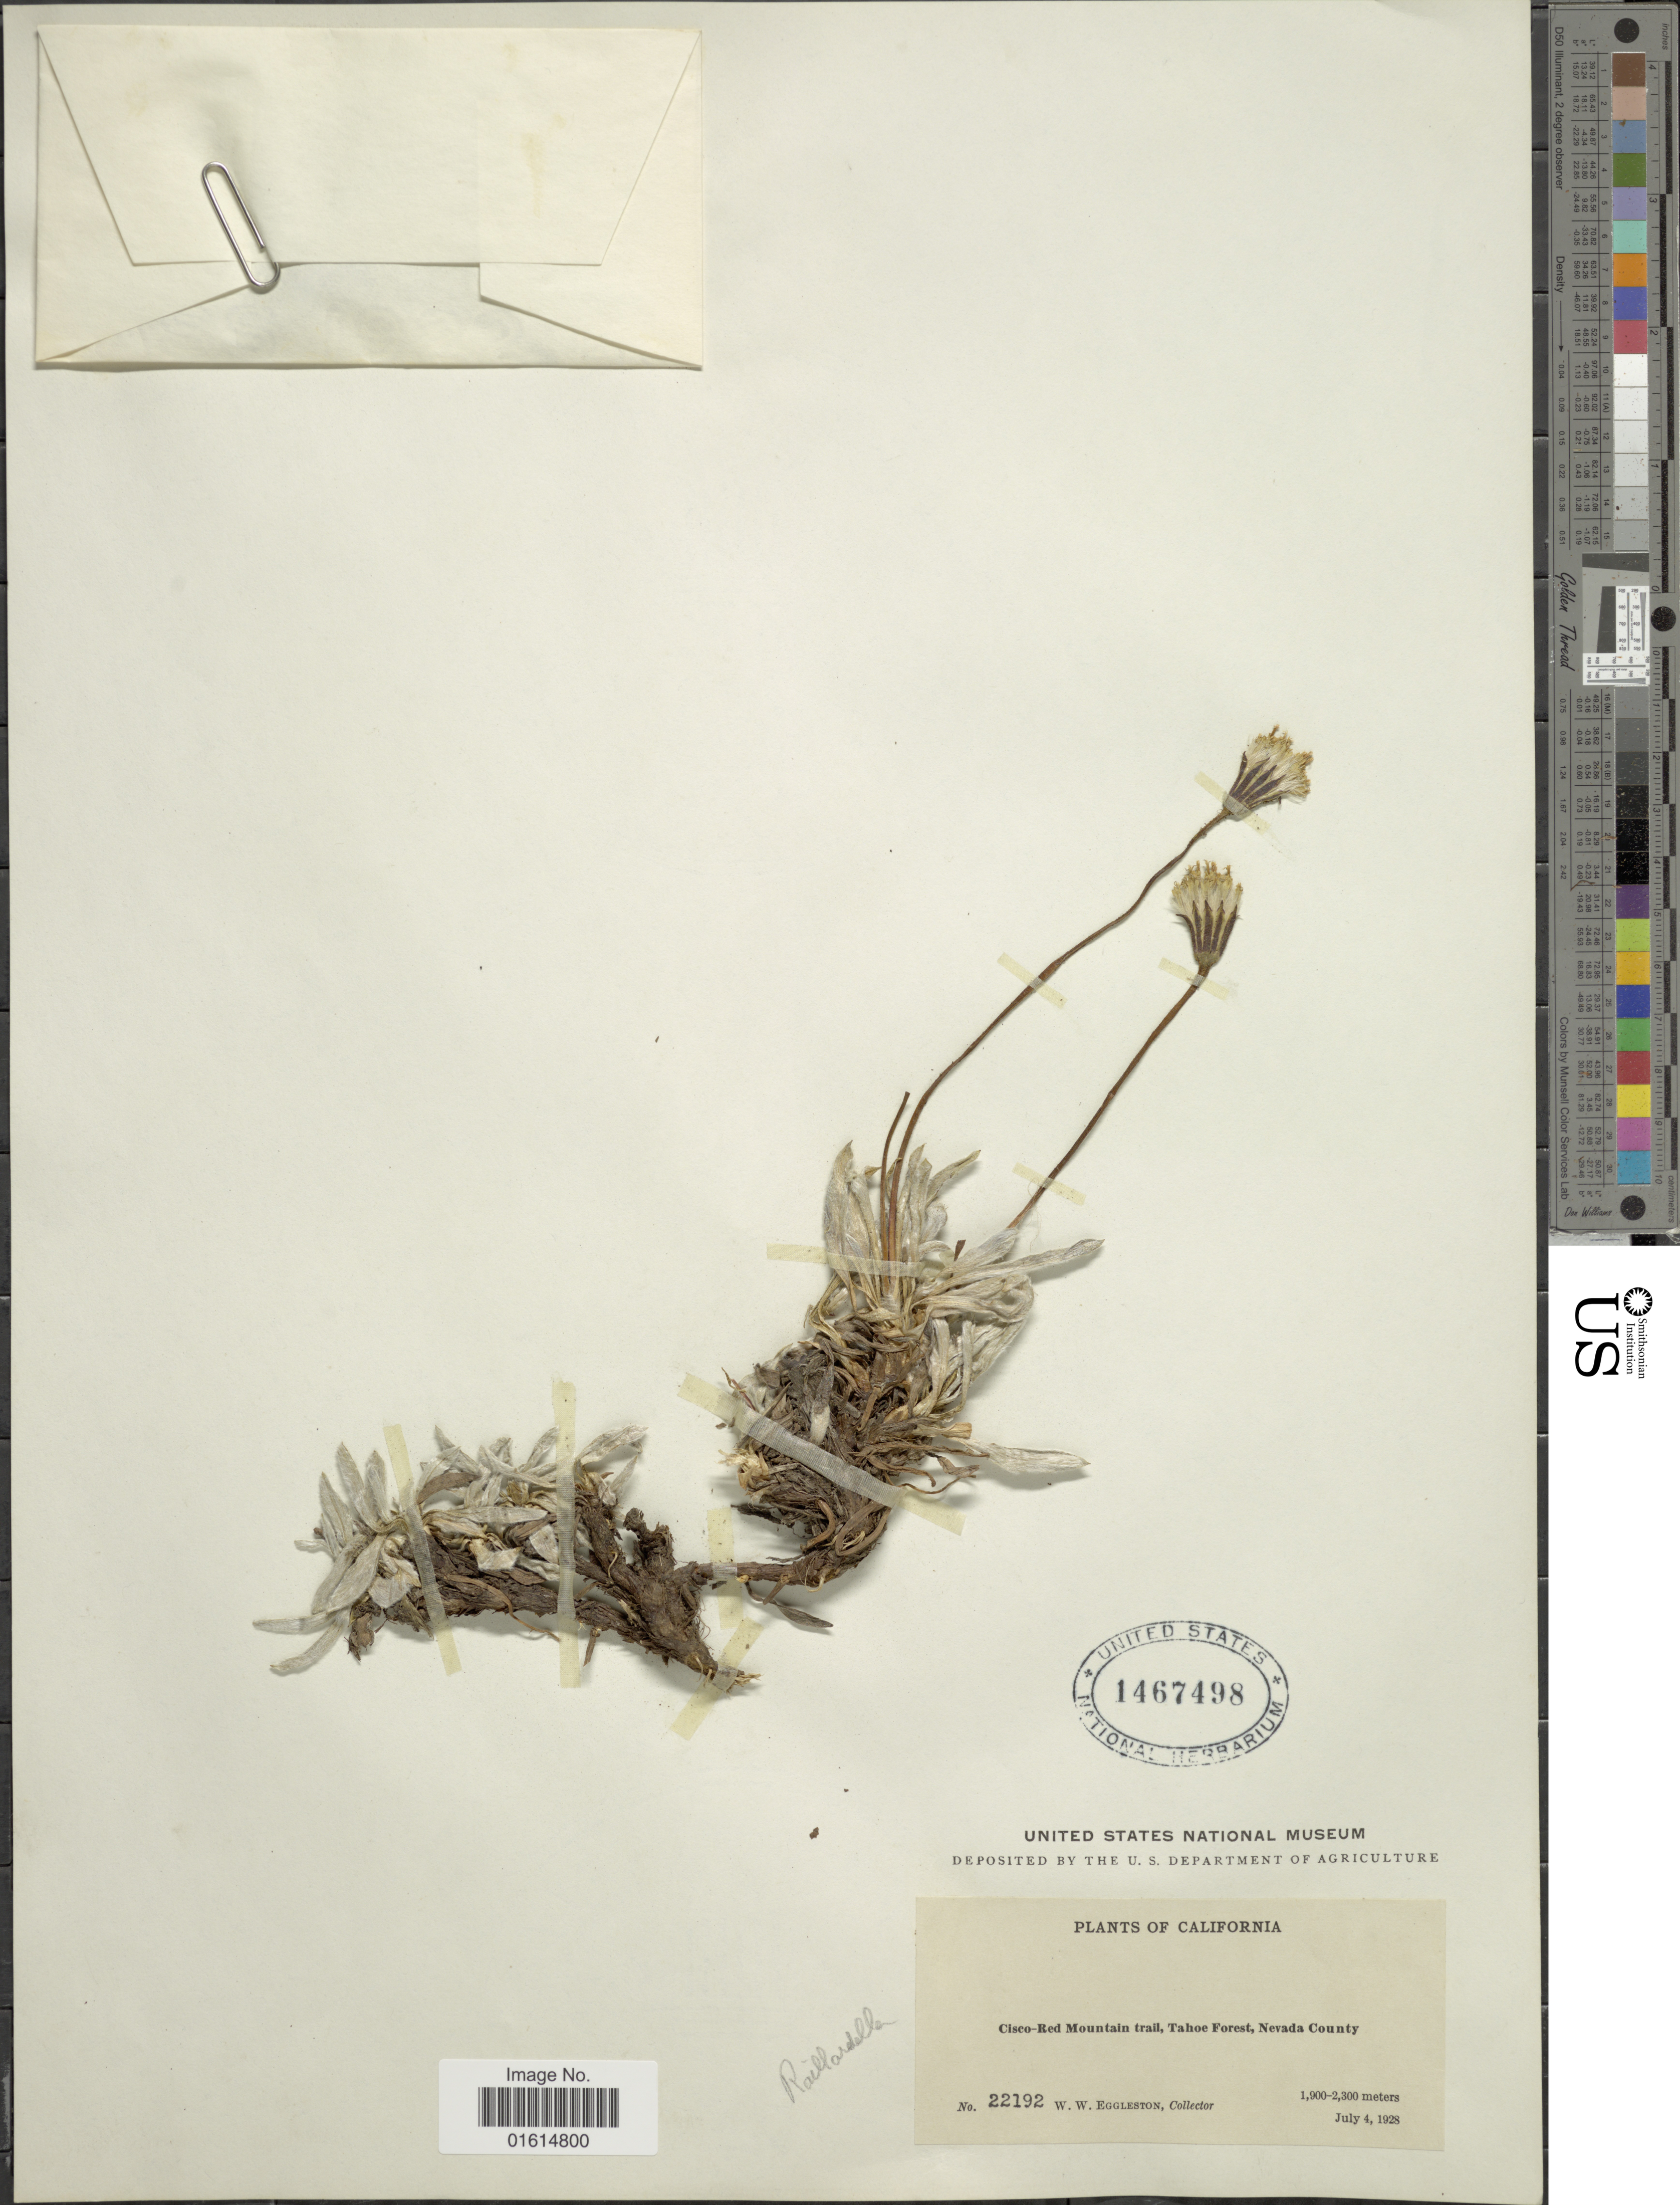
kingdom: Plantae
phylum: Tracheophyta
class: Magnoliopsida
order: Asterales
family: Asteraceae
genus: Raillardella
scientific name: Raillardella sp.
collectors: W. W. Eggleston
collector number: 22192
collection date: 1928-07-04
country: United States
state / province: California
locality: Cisco-Red Mountain trail, Tahoe Forest, Nevada Forest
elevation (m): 1900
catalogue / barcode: US 1467498